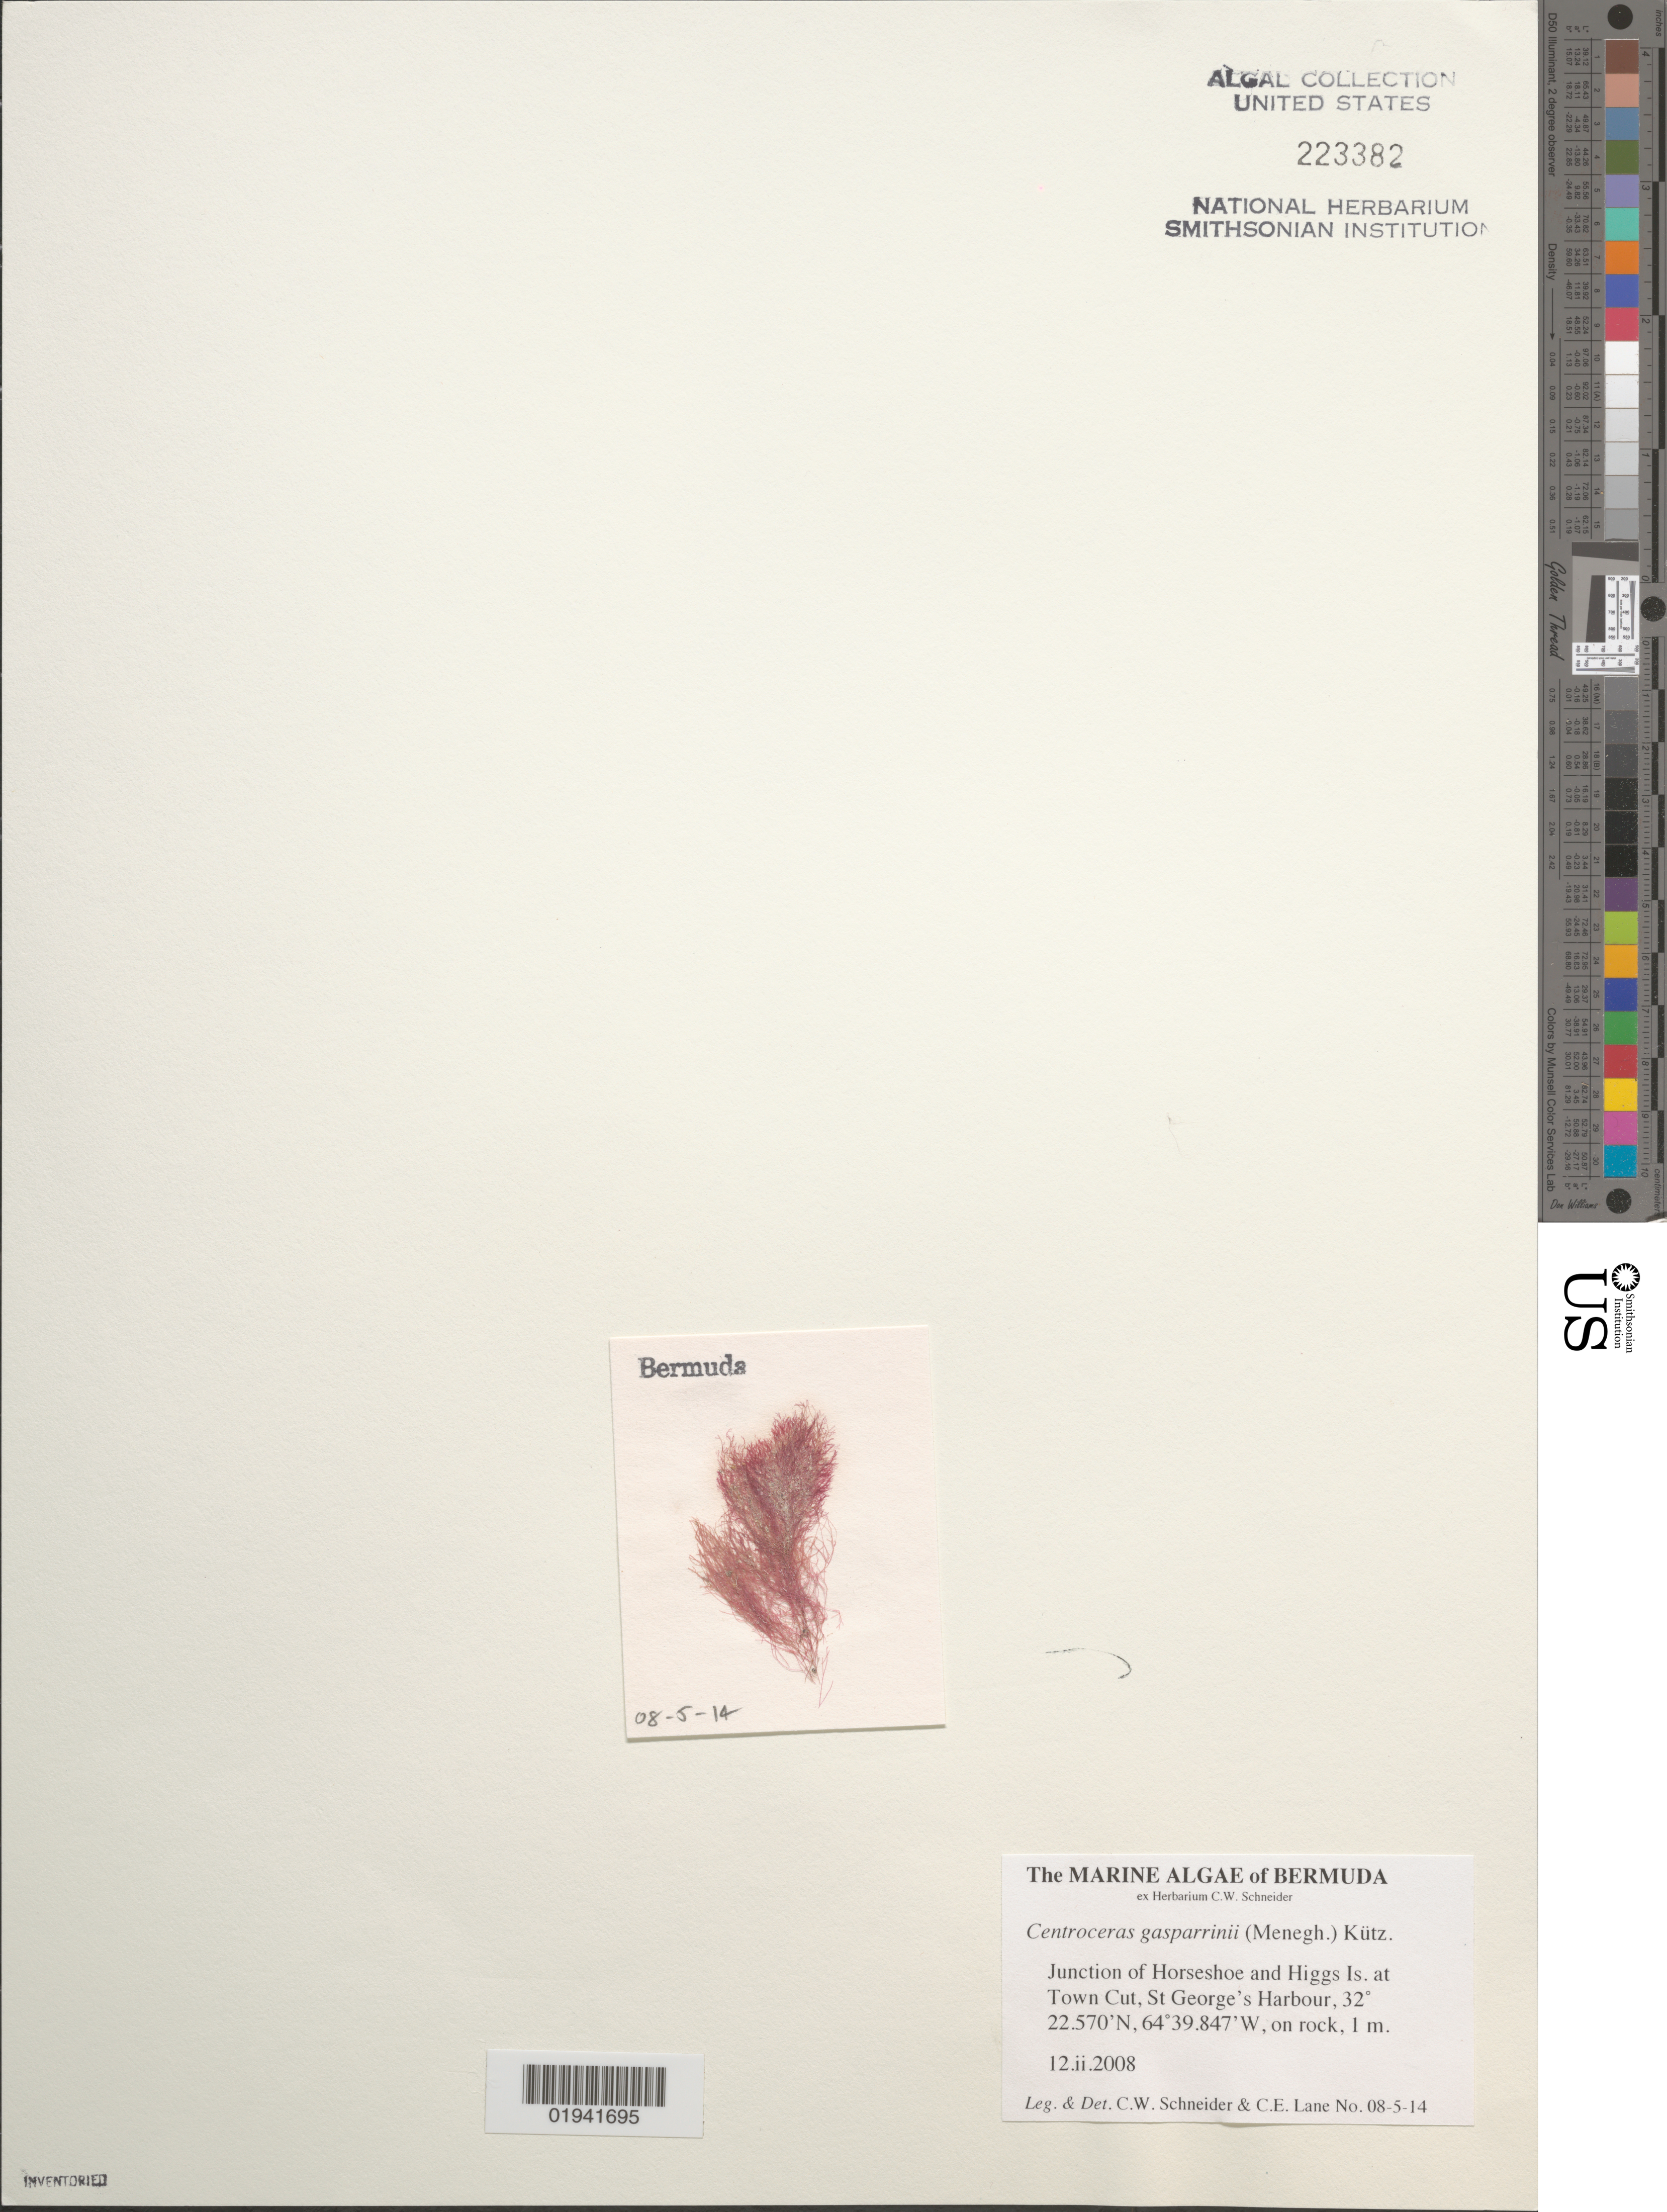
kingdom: Plantae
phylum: Rhodophyta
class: Florideophyceae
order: Ceramiales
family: Ceramiaceae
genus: Centroceras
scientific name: Centroceras gasparrinii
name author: (Menegh.) Kütz.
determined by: Schneider, C. W.; Lane, C. E.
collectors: C. W. Schneider & C. E. Lane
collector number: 08-5-14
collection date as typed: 12 Feb 2008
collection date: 2008-02-12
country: Bermuda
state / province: Saint George's (parish)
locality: Junction of Horseshoe Island and Higgs Island at Town Cut, St. George's Harbour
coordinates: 32 22.570'N, 64 39.847'W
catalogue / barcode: US 223382